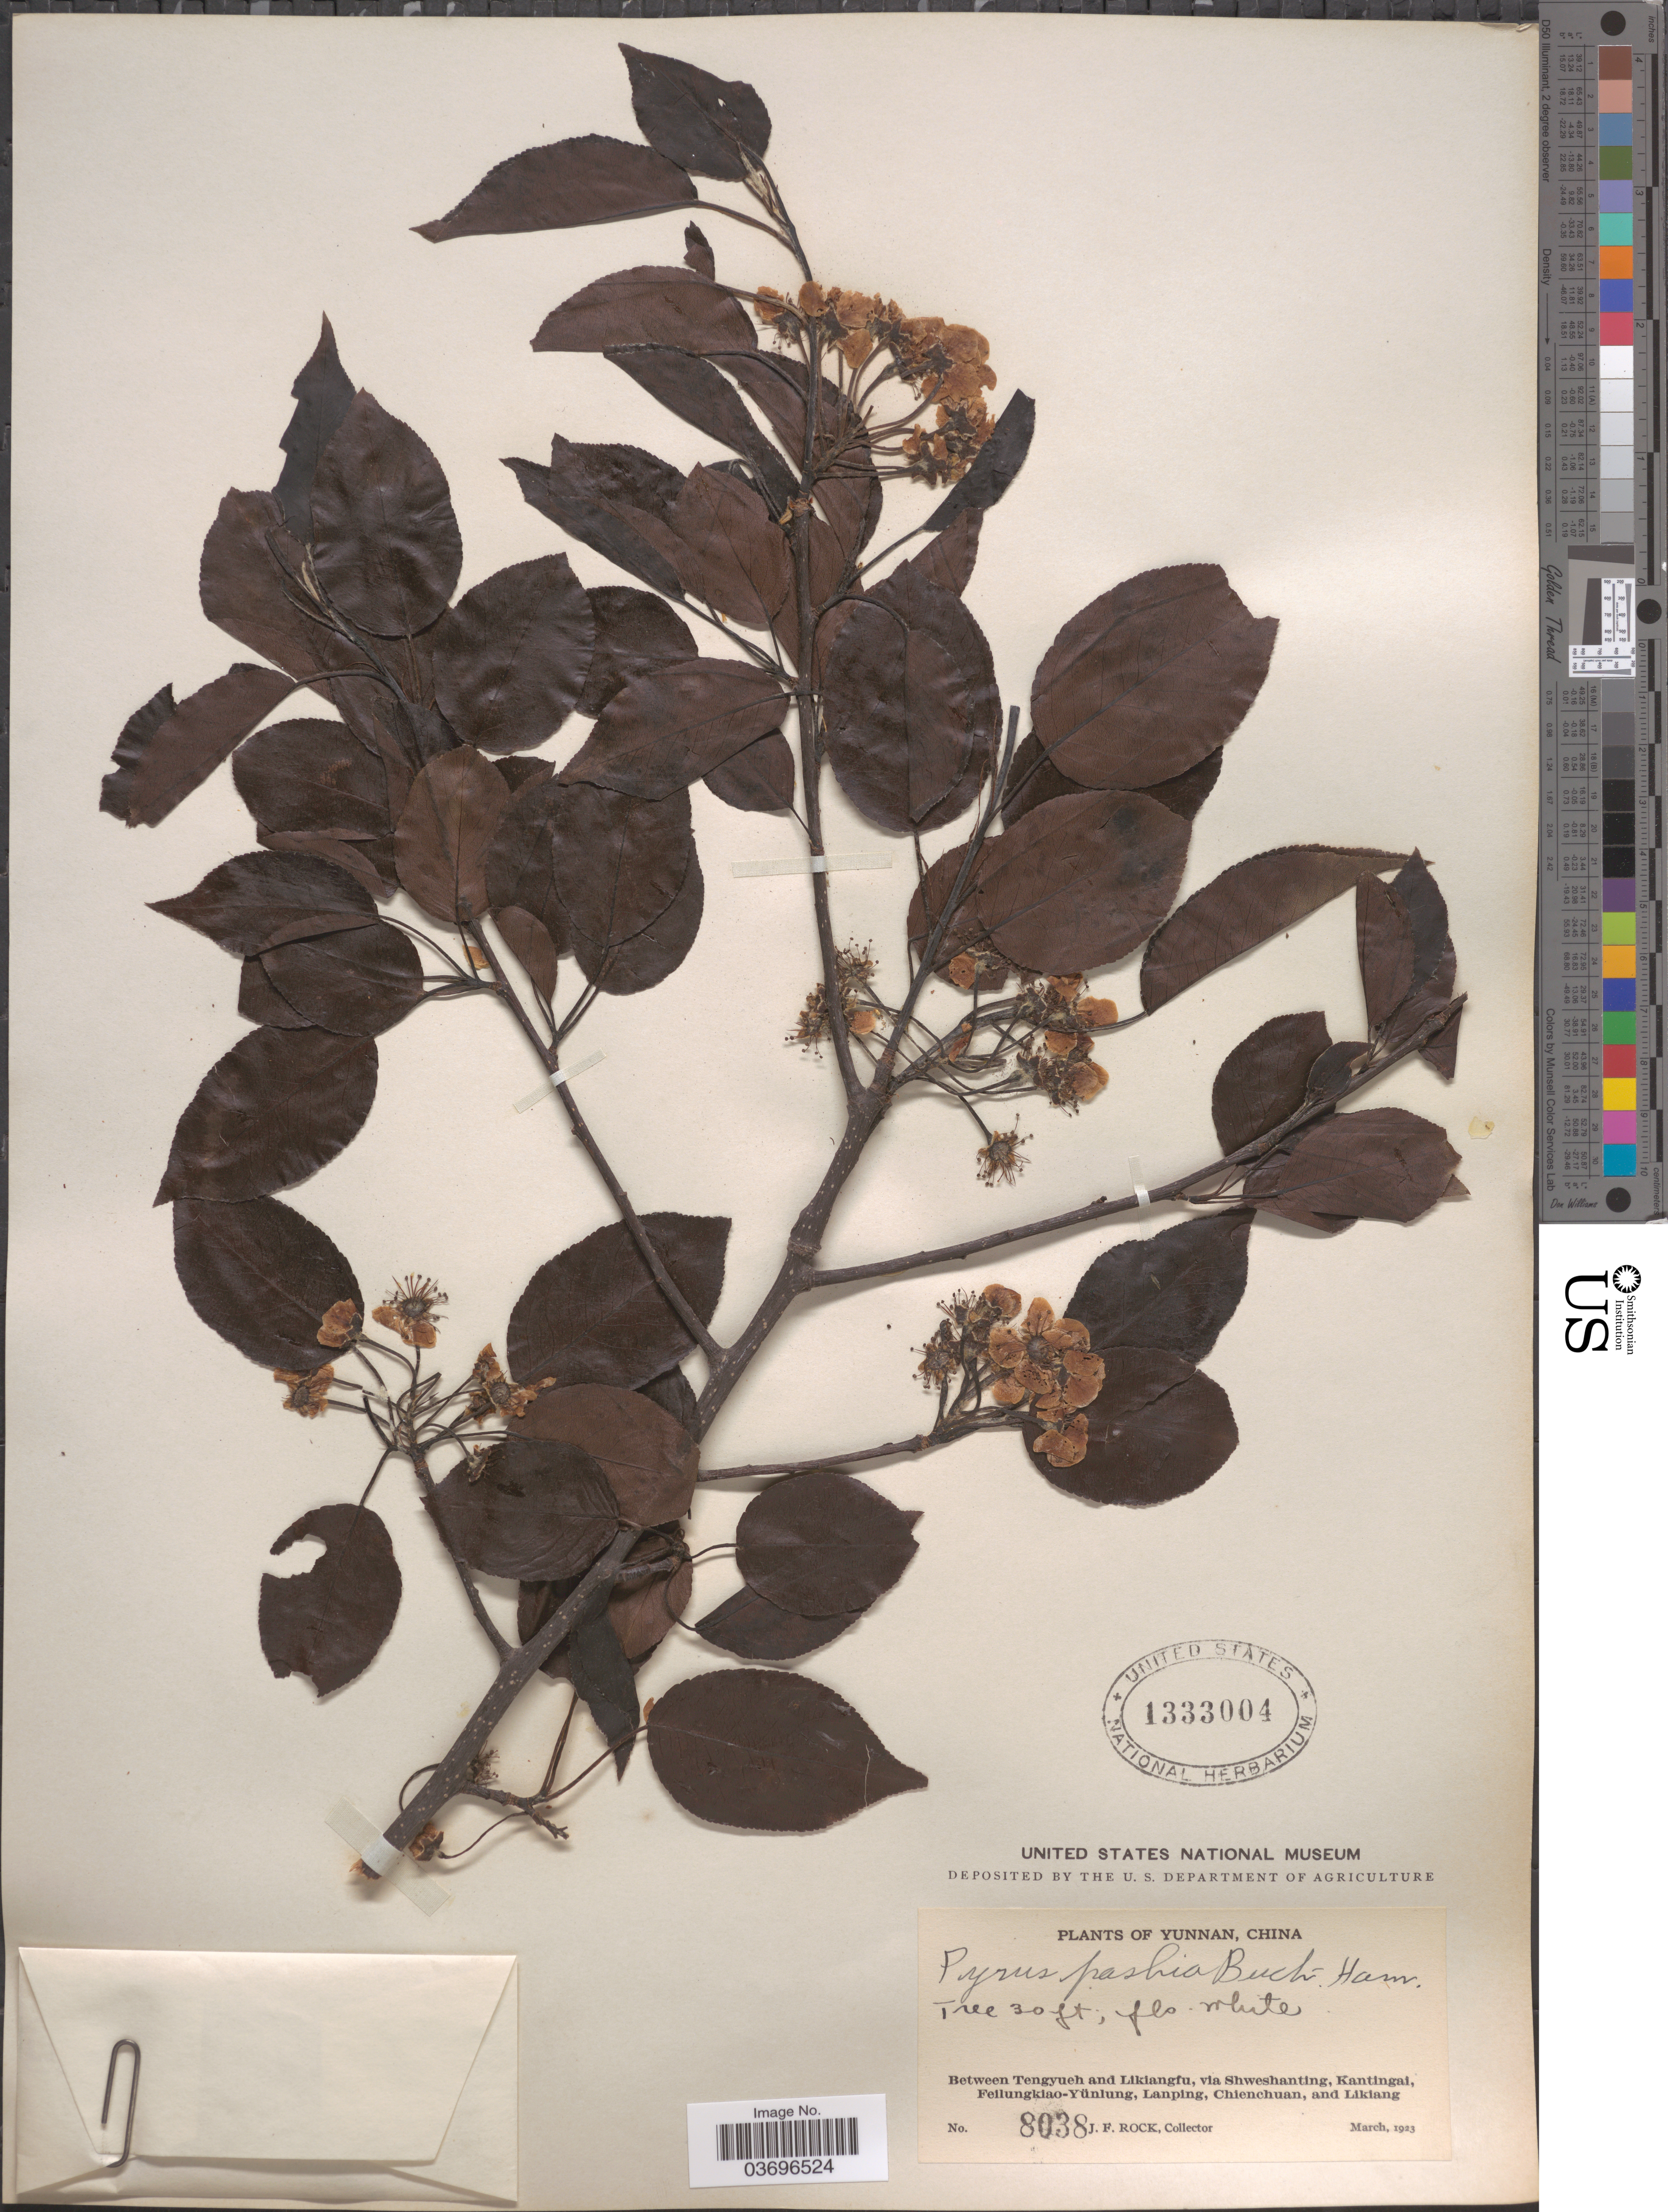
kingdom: Plantae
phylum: Tracheophyta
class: Magnoliopsida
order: Rosales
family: Rosaceae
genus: Pyrus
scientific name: Pyrus pashia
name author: Buch.-Ham. ex D. Don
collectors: J. Rock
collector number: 8038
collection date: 1923-03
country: China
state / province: Yunnan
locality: Between Tengyueh and Likiangfu, via Shweshanting, Kantingai, Feilungkiao-Yünlung, Lanping, Chienchuan, and Likiang.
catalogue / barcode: US 1333004